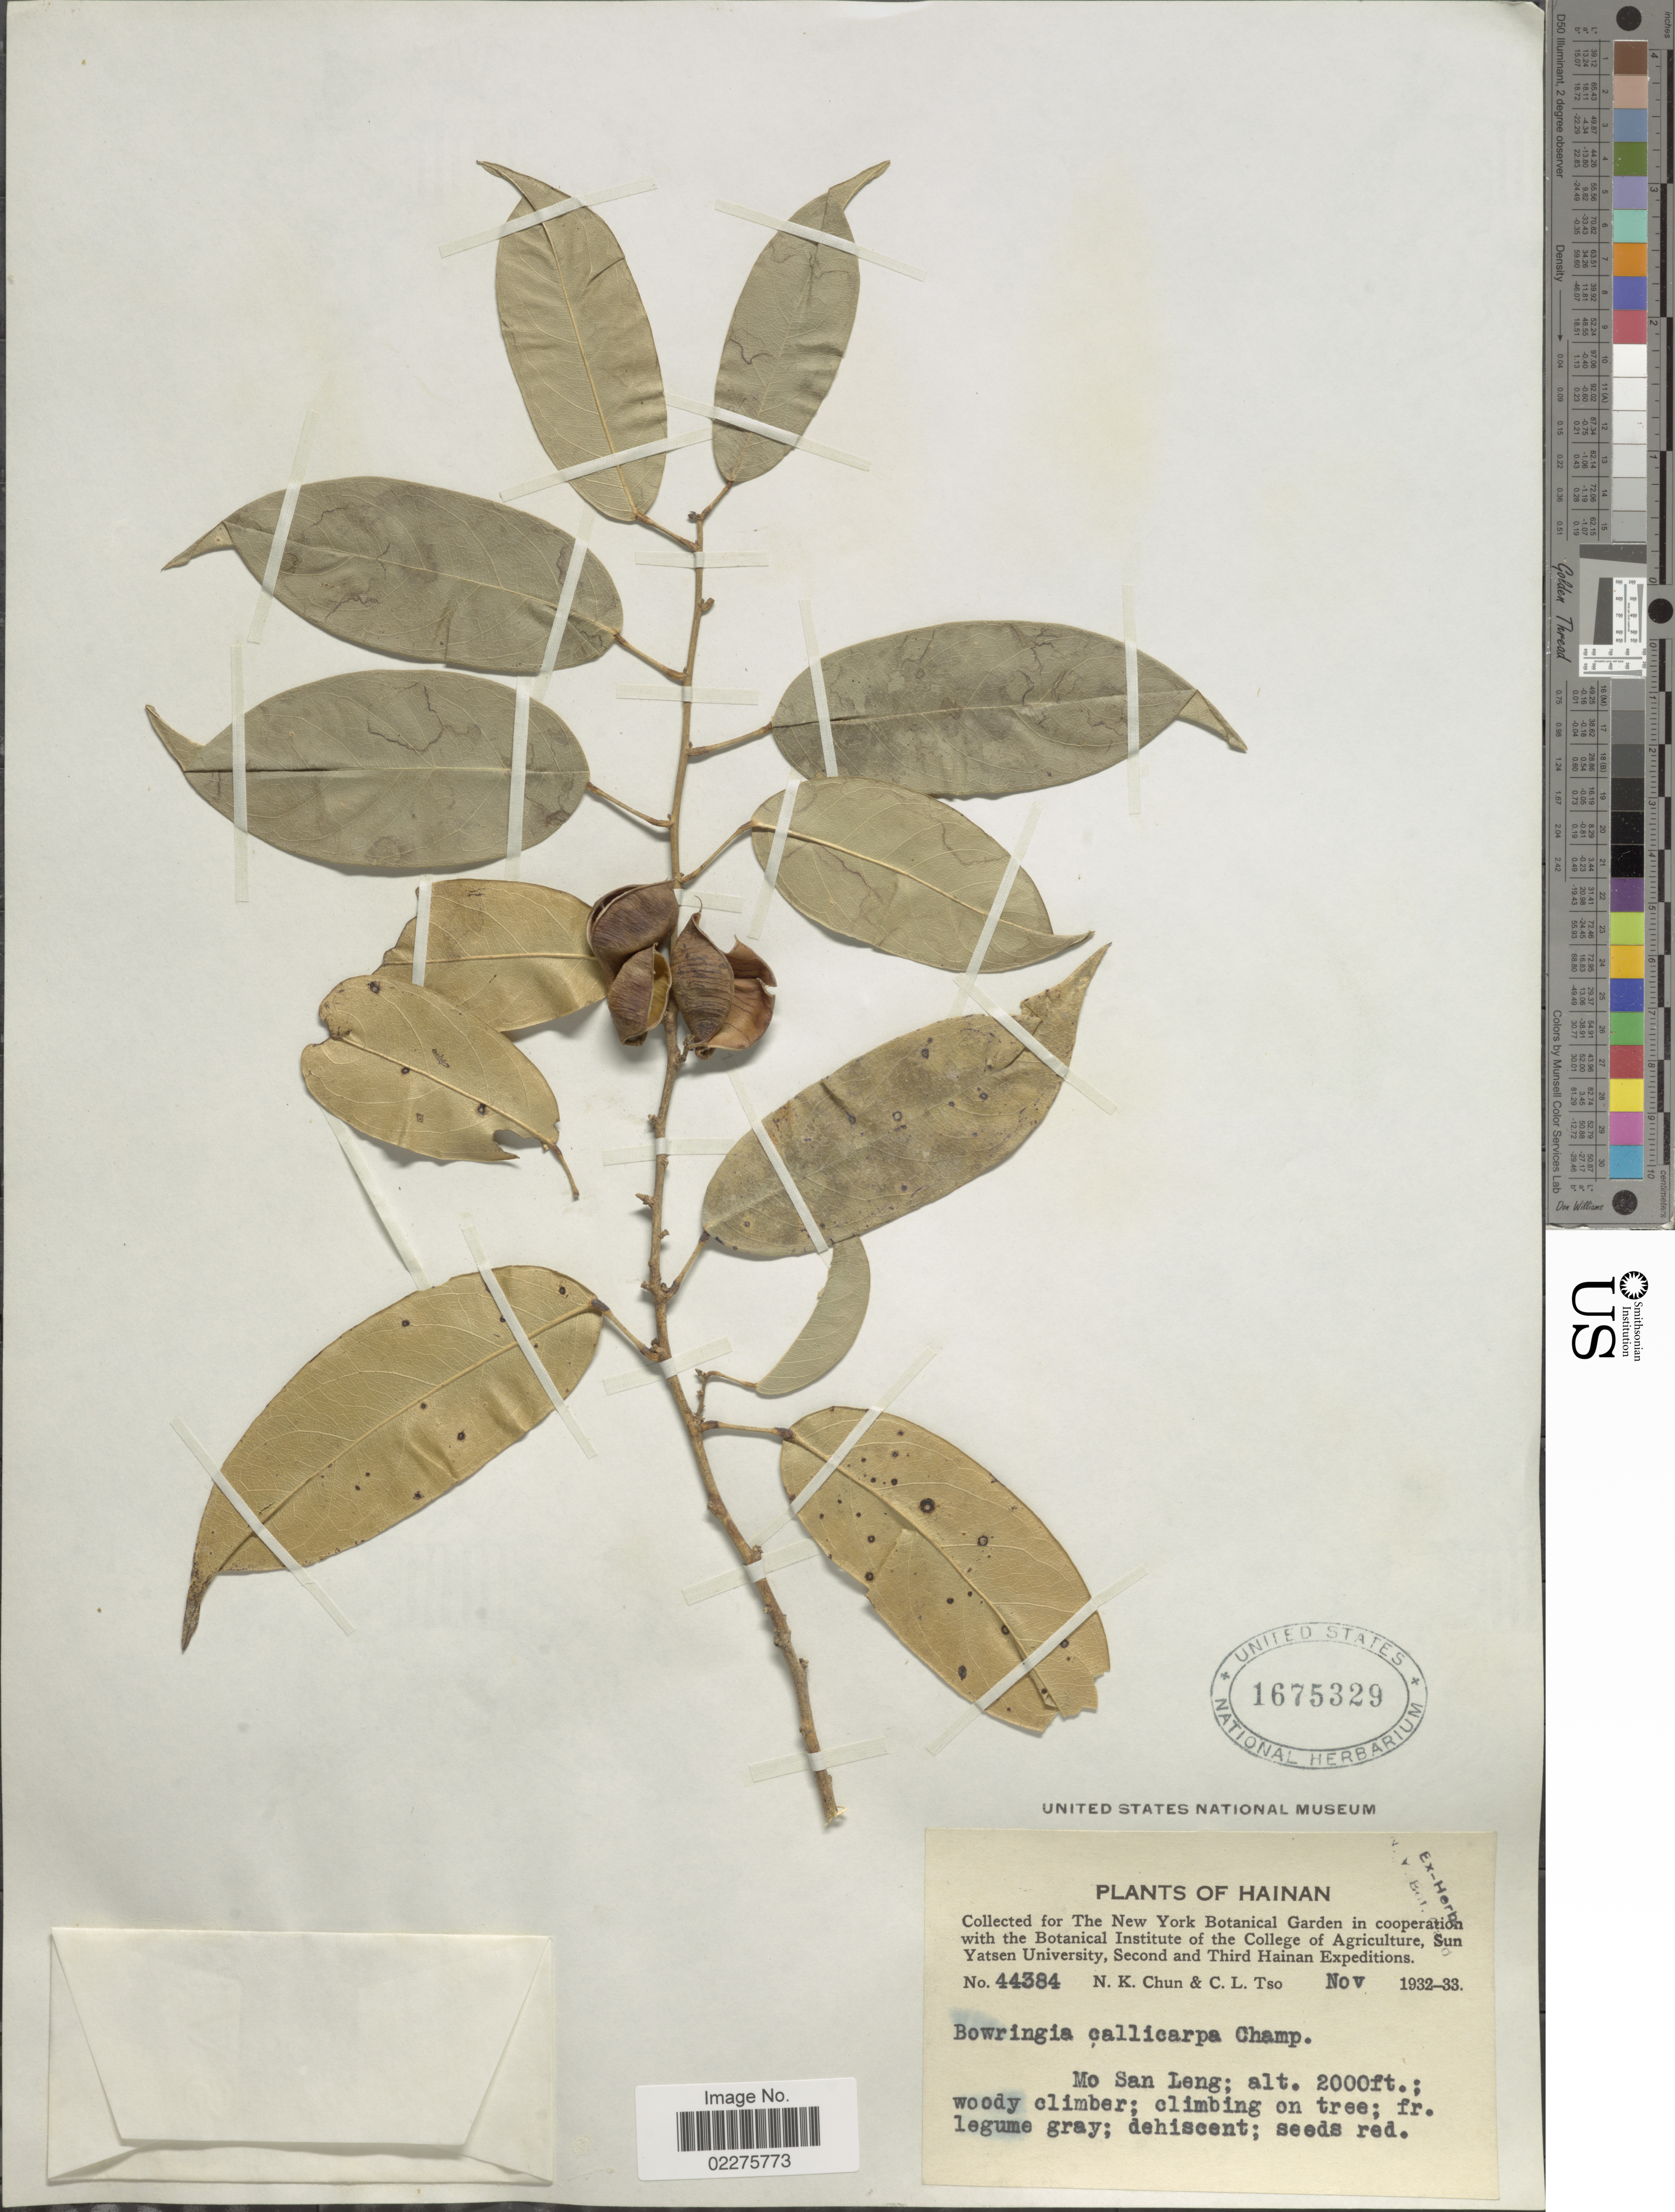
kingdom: Plantae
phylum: Tracheophyta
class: Magnoliopsida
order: Fabales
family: Fabaceae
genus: Bowringia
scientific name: Bowringia callicarpa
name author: Champ. ex Benth.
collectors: N. K. Chun & C. Tso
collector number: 44384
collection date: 1932-11/1933-11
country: China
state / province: Hainan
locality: Mo San Leng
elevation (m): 610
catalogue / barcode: US 1675329